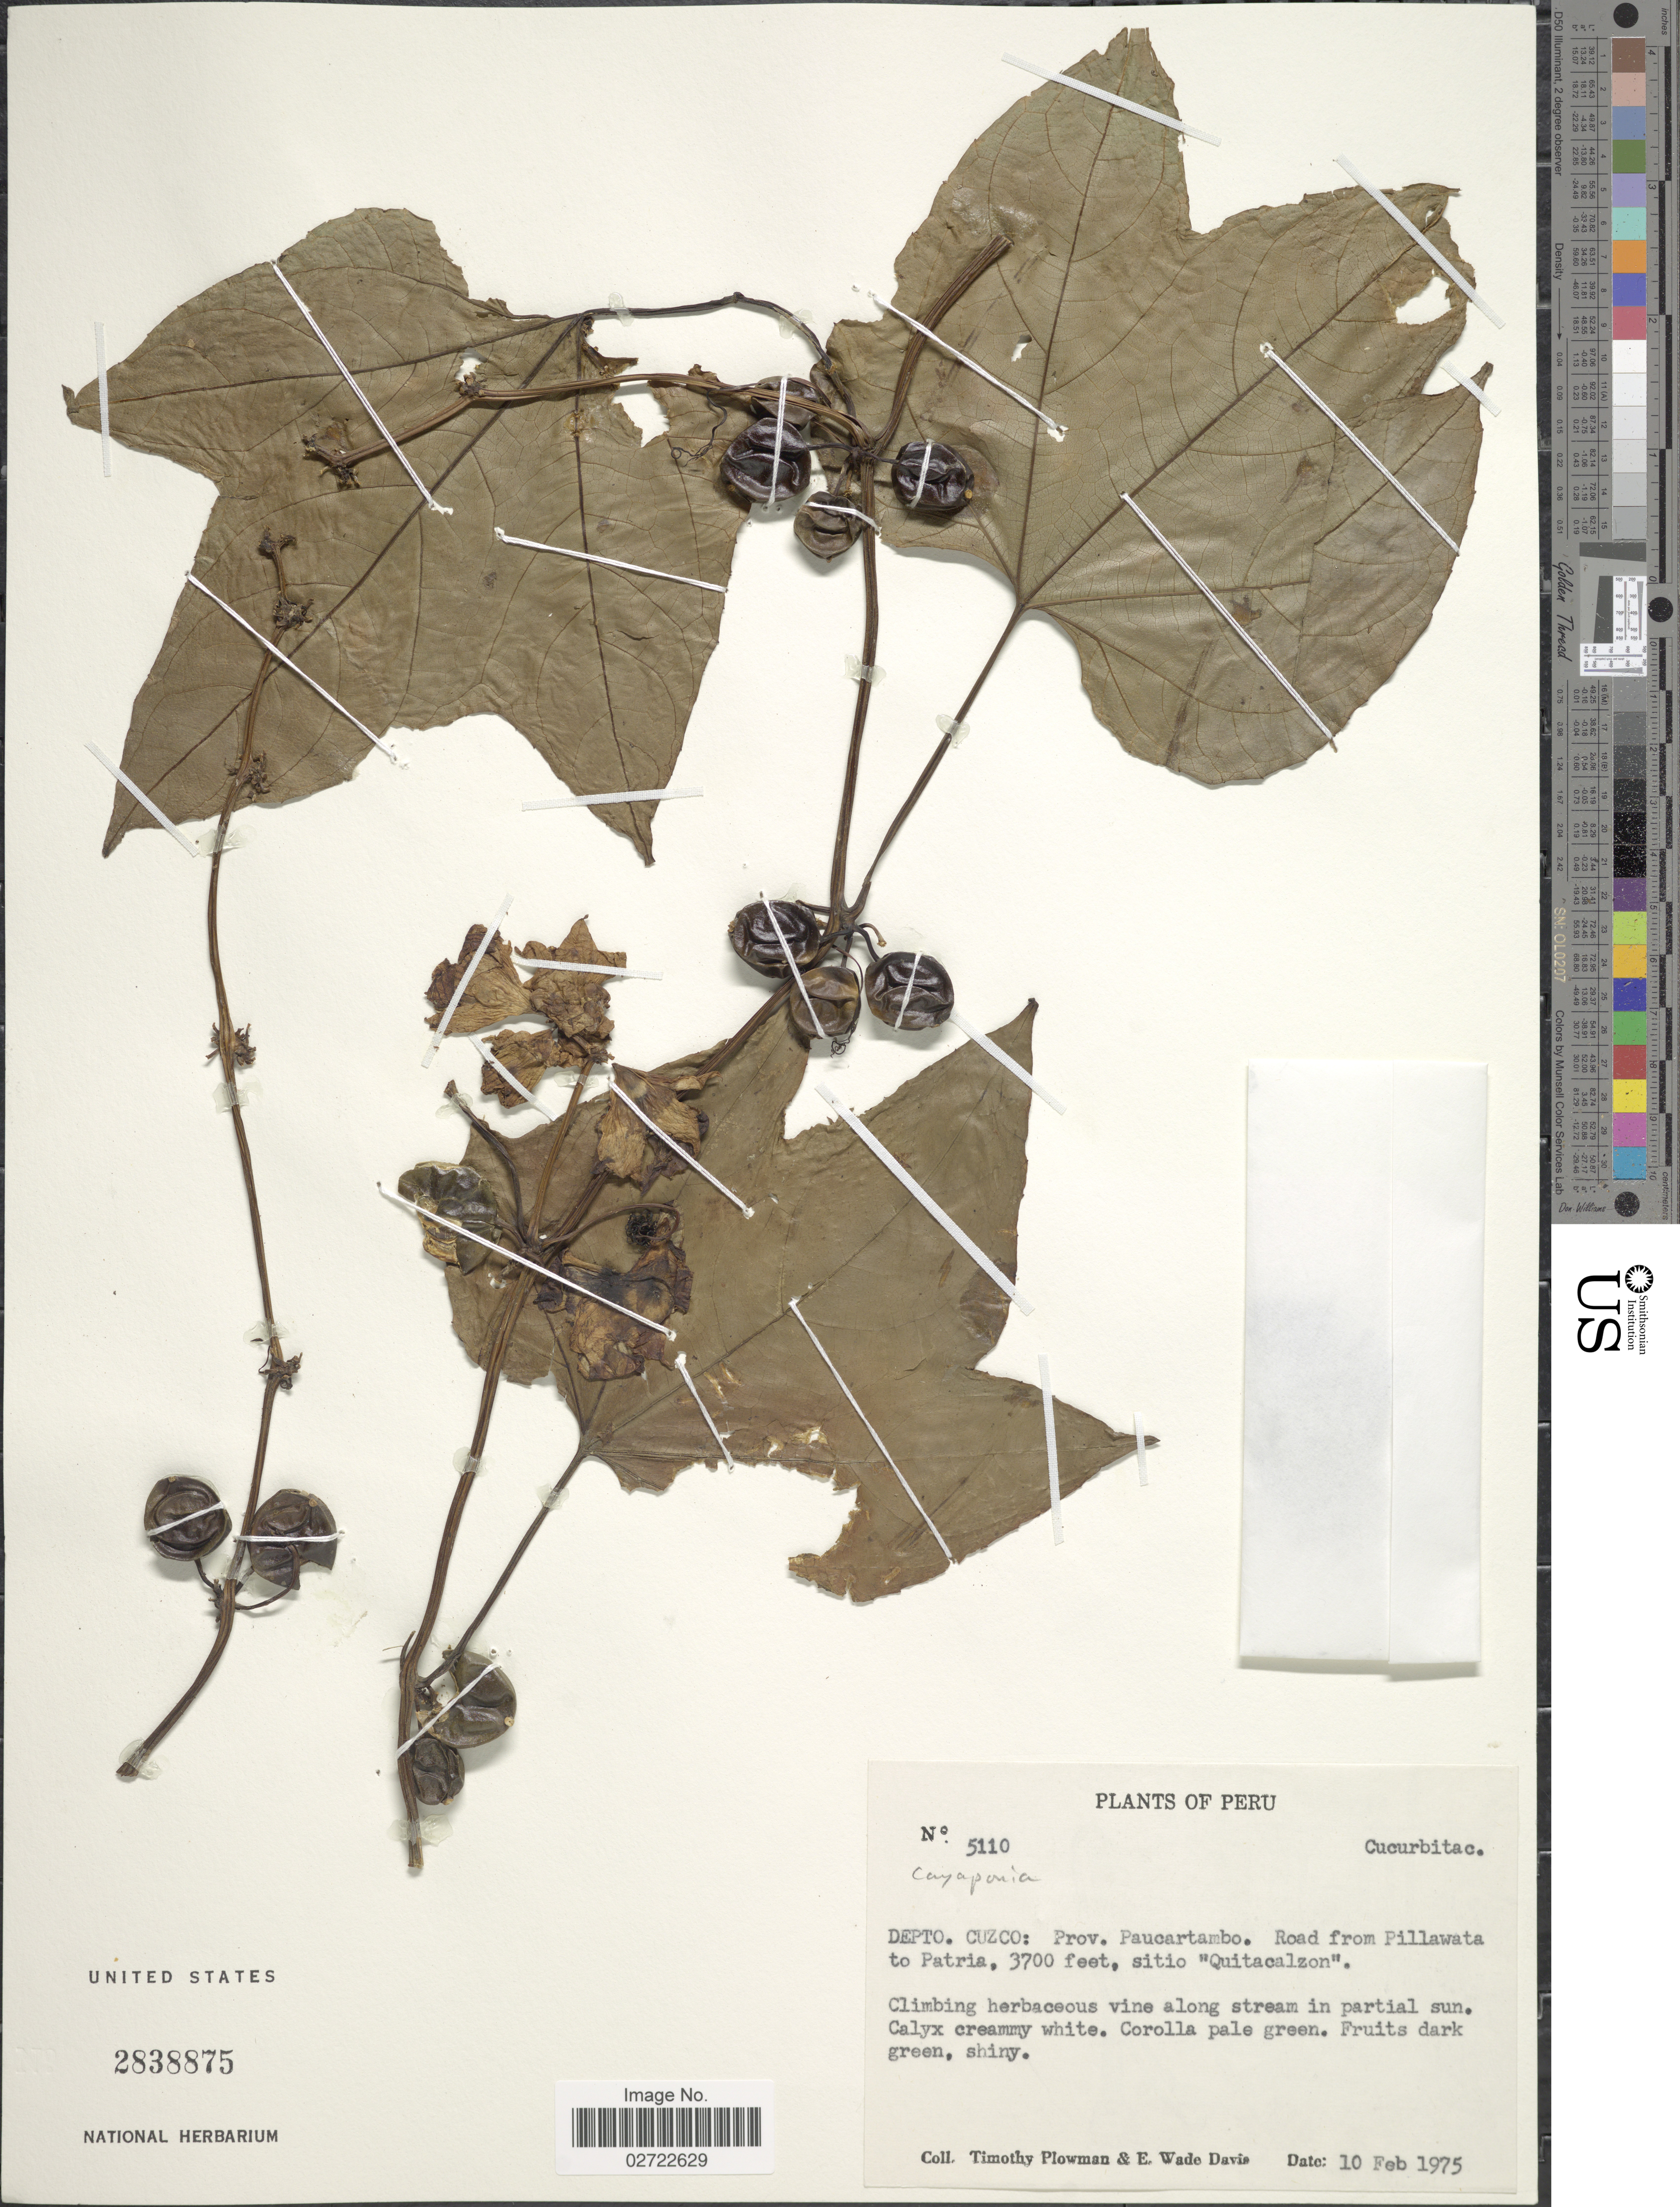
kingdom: Plantae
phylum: Tracheophyta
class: Magnoliopsida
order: Cucurbitales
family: Cucurbitaceae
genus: Cayaponia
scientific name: Cayaponia sp.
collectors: T. Plowman & E. Wade-Davis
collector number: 5110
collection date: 1975-02-10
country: Peru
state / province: Cusco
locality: Depto. Cuzco: Prov. Paucartambo. Road from Pillawata to Patria, sitio "Quitacalzon"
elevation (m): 1128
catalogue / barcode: US 2838875